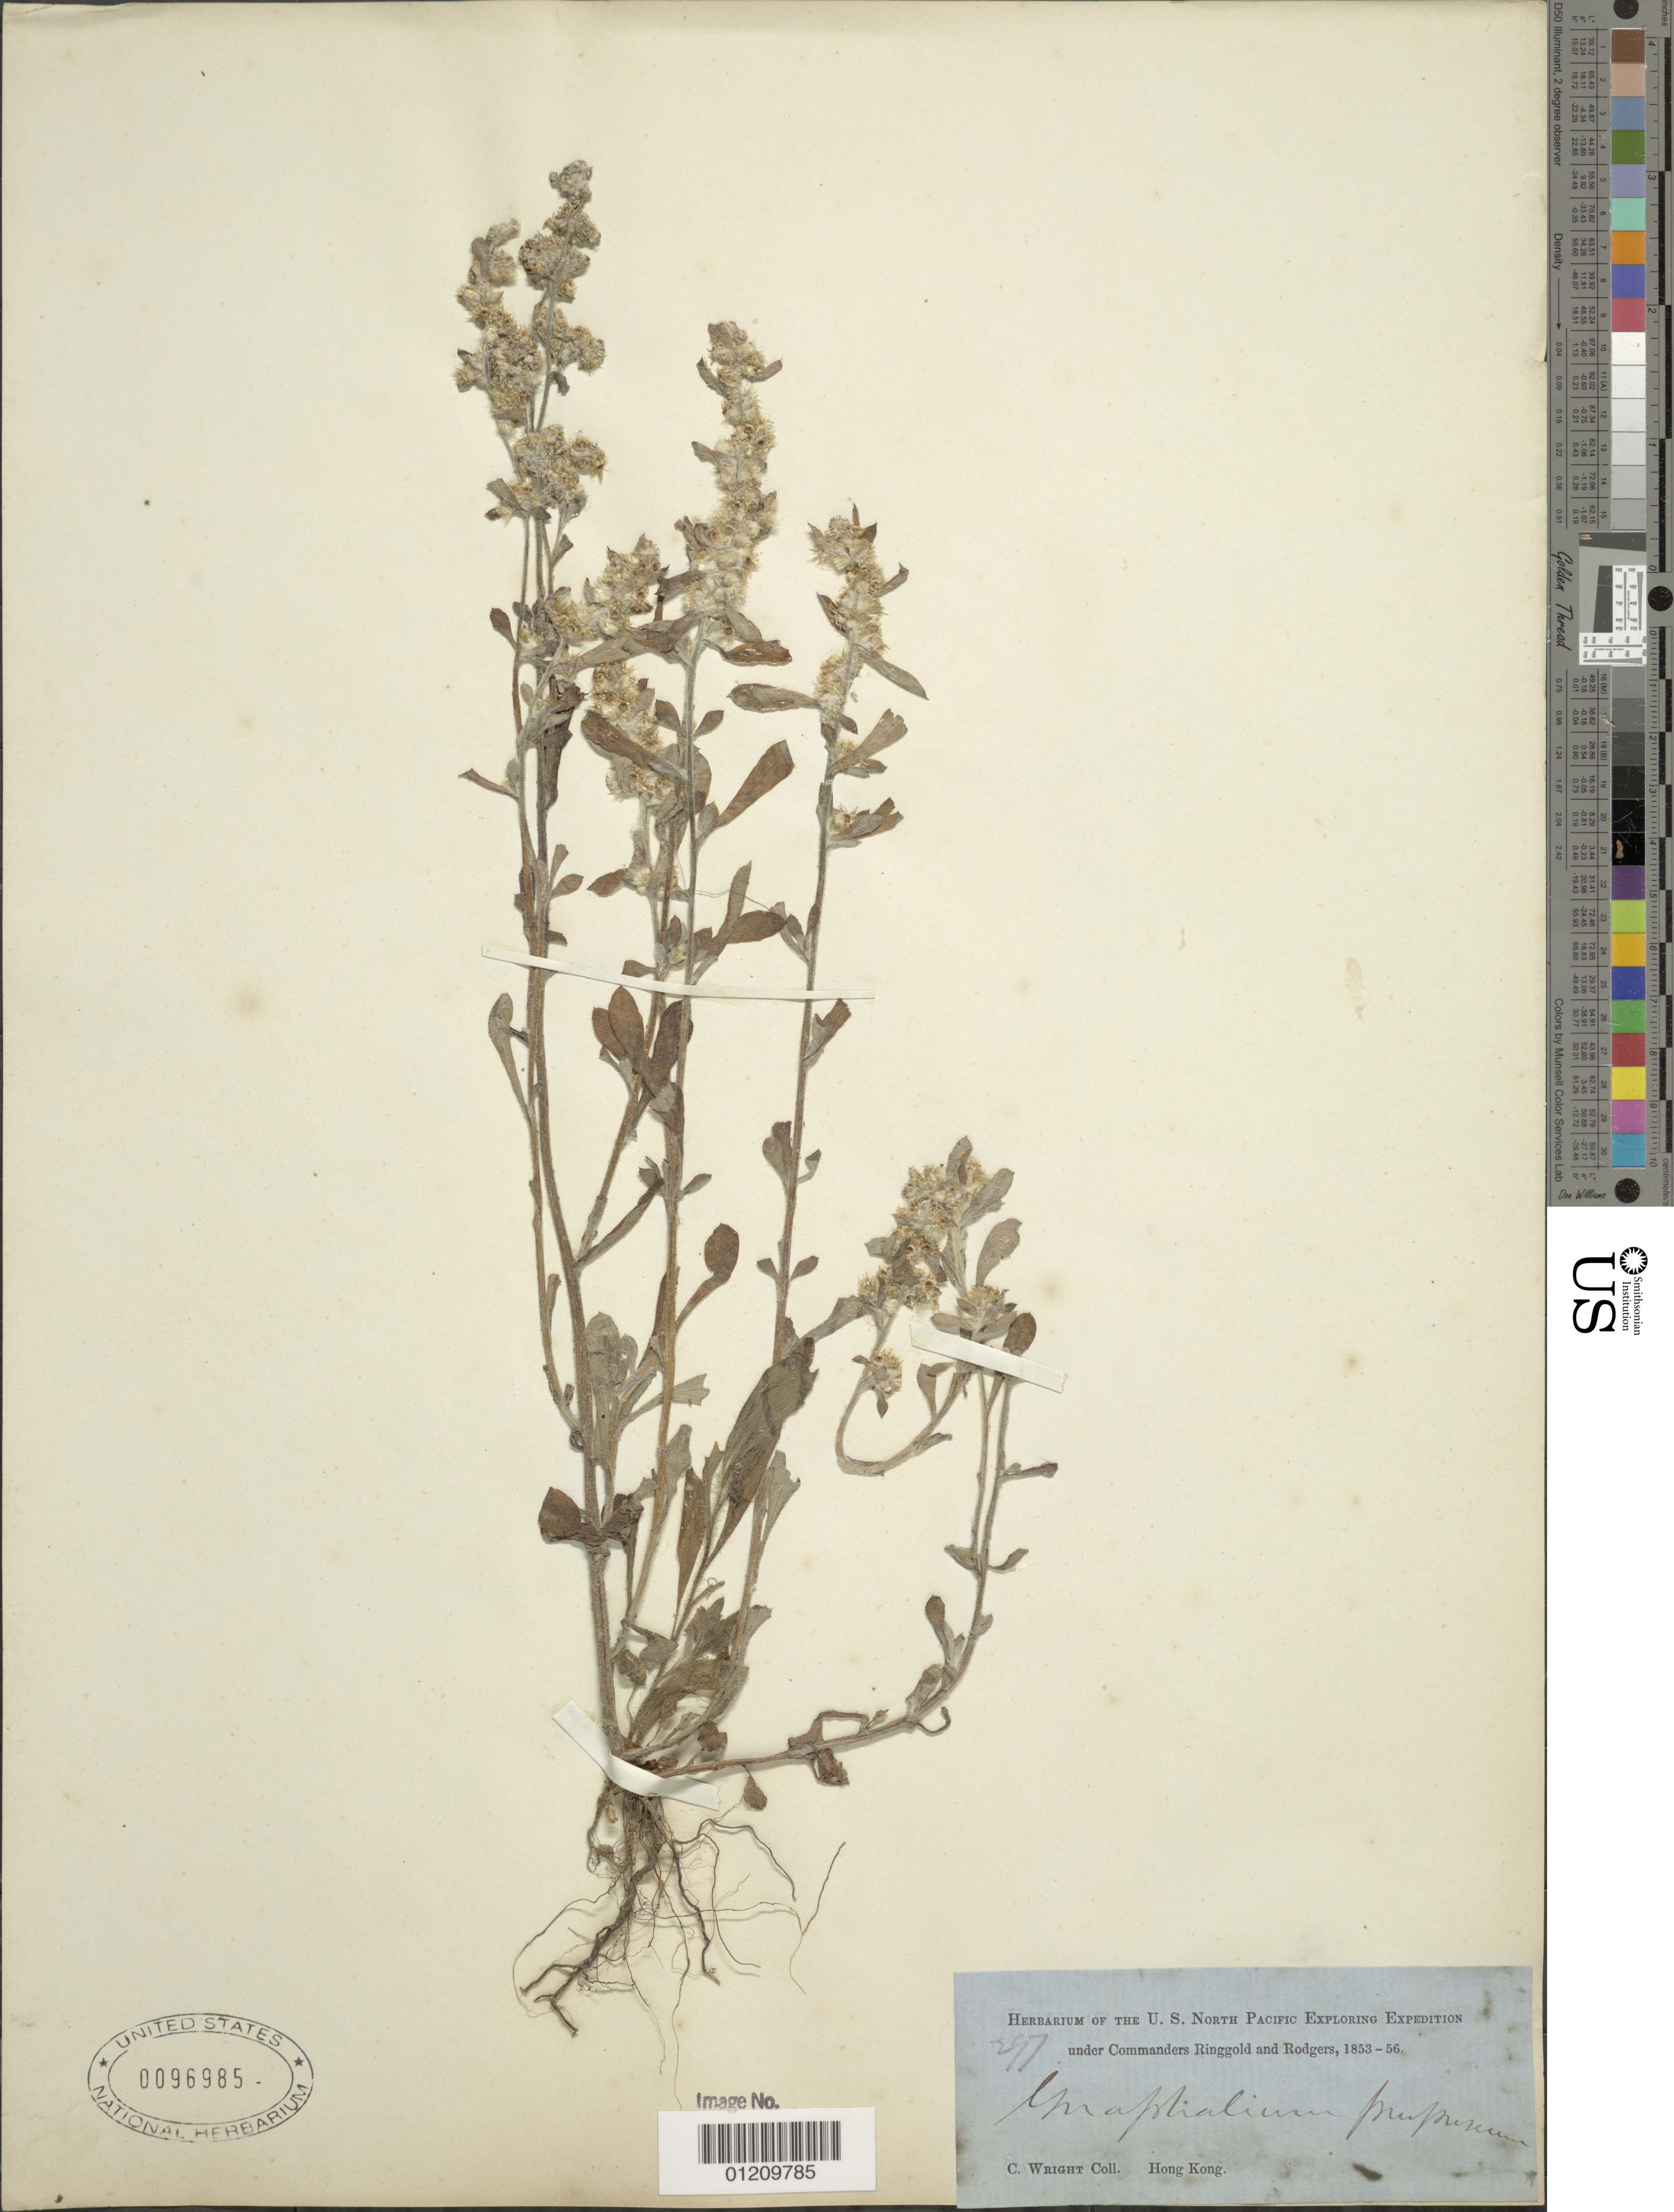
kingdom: Plantae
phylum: Tracheophyta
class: Magnoliopsida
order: Asterales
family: Asteraceae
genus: Gnaphalium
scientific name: Gnaphalium purpureum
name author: L.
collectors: C. Wright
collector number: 297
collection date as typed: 1853 to -- -- 1856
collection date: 1853/1856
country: China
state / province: Hong Kong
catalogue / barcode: US 96985